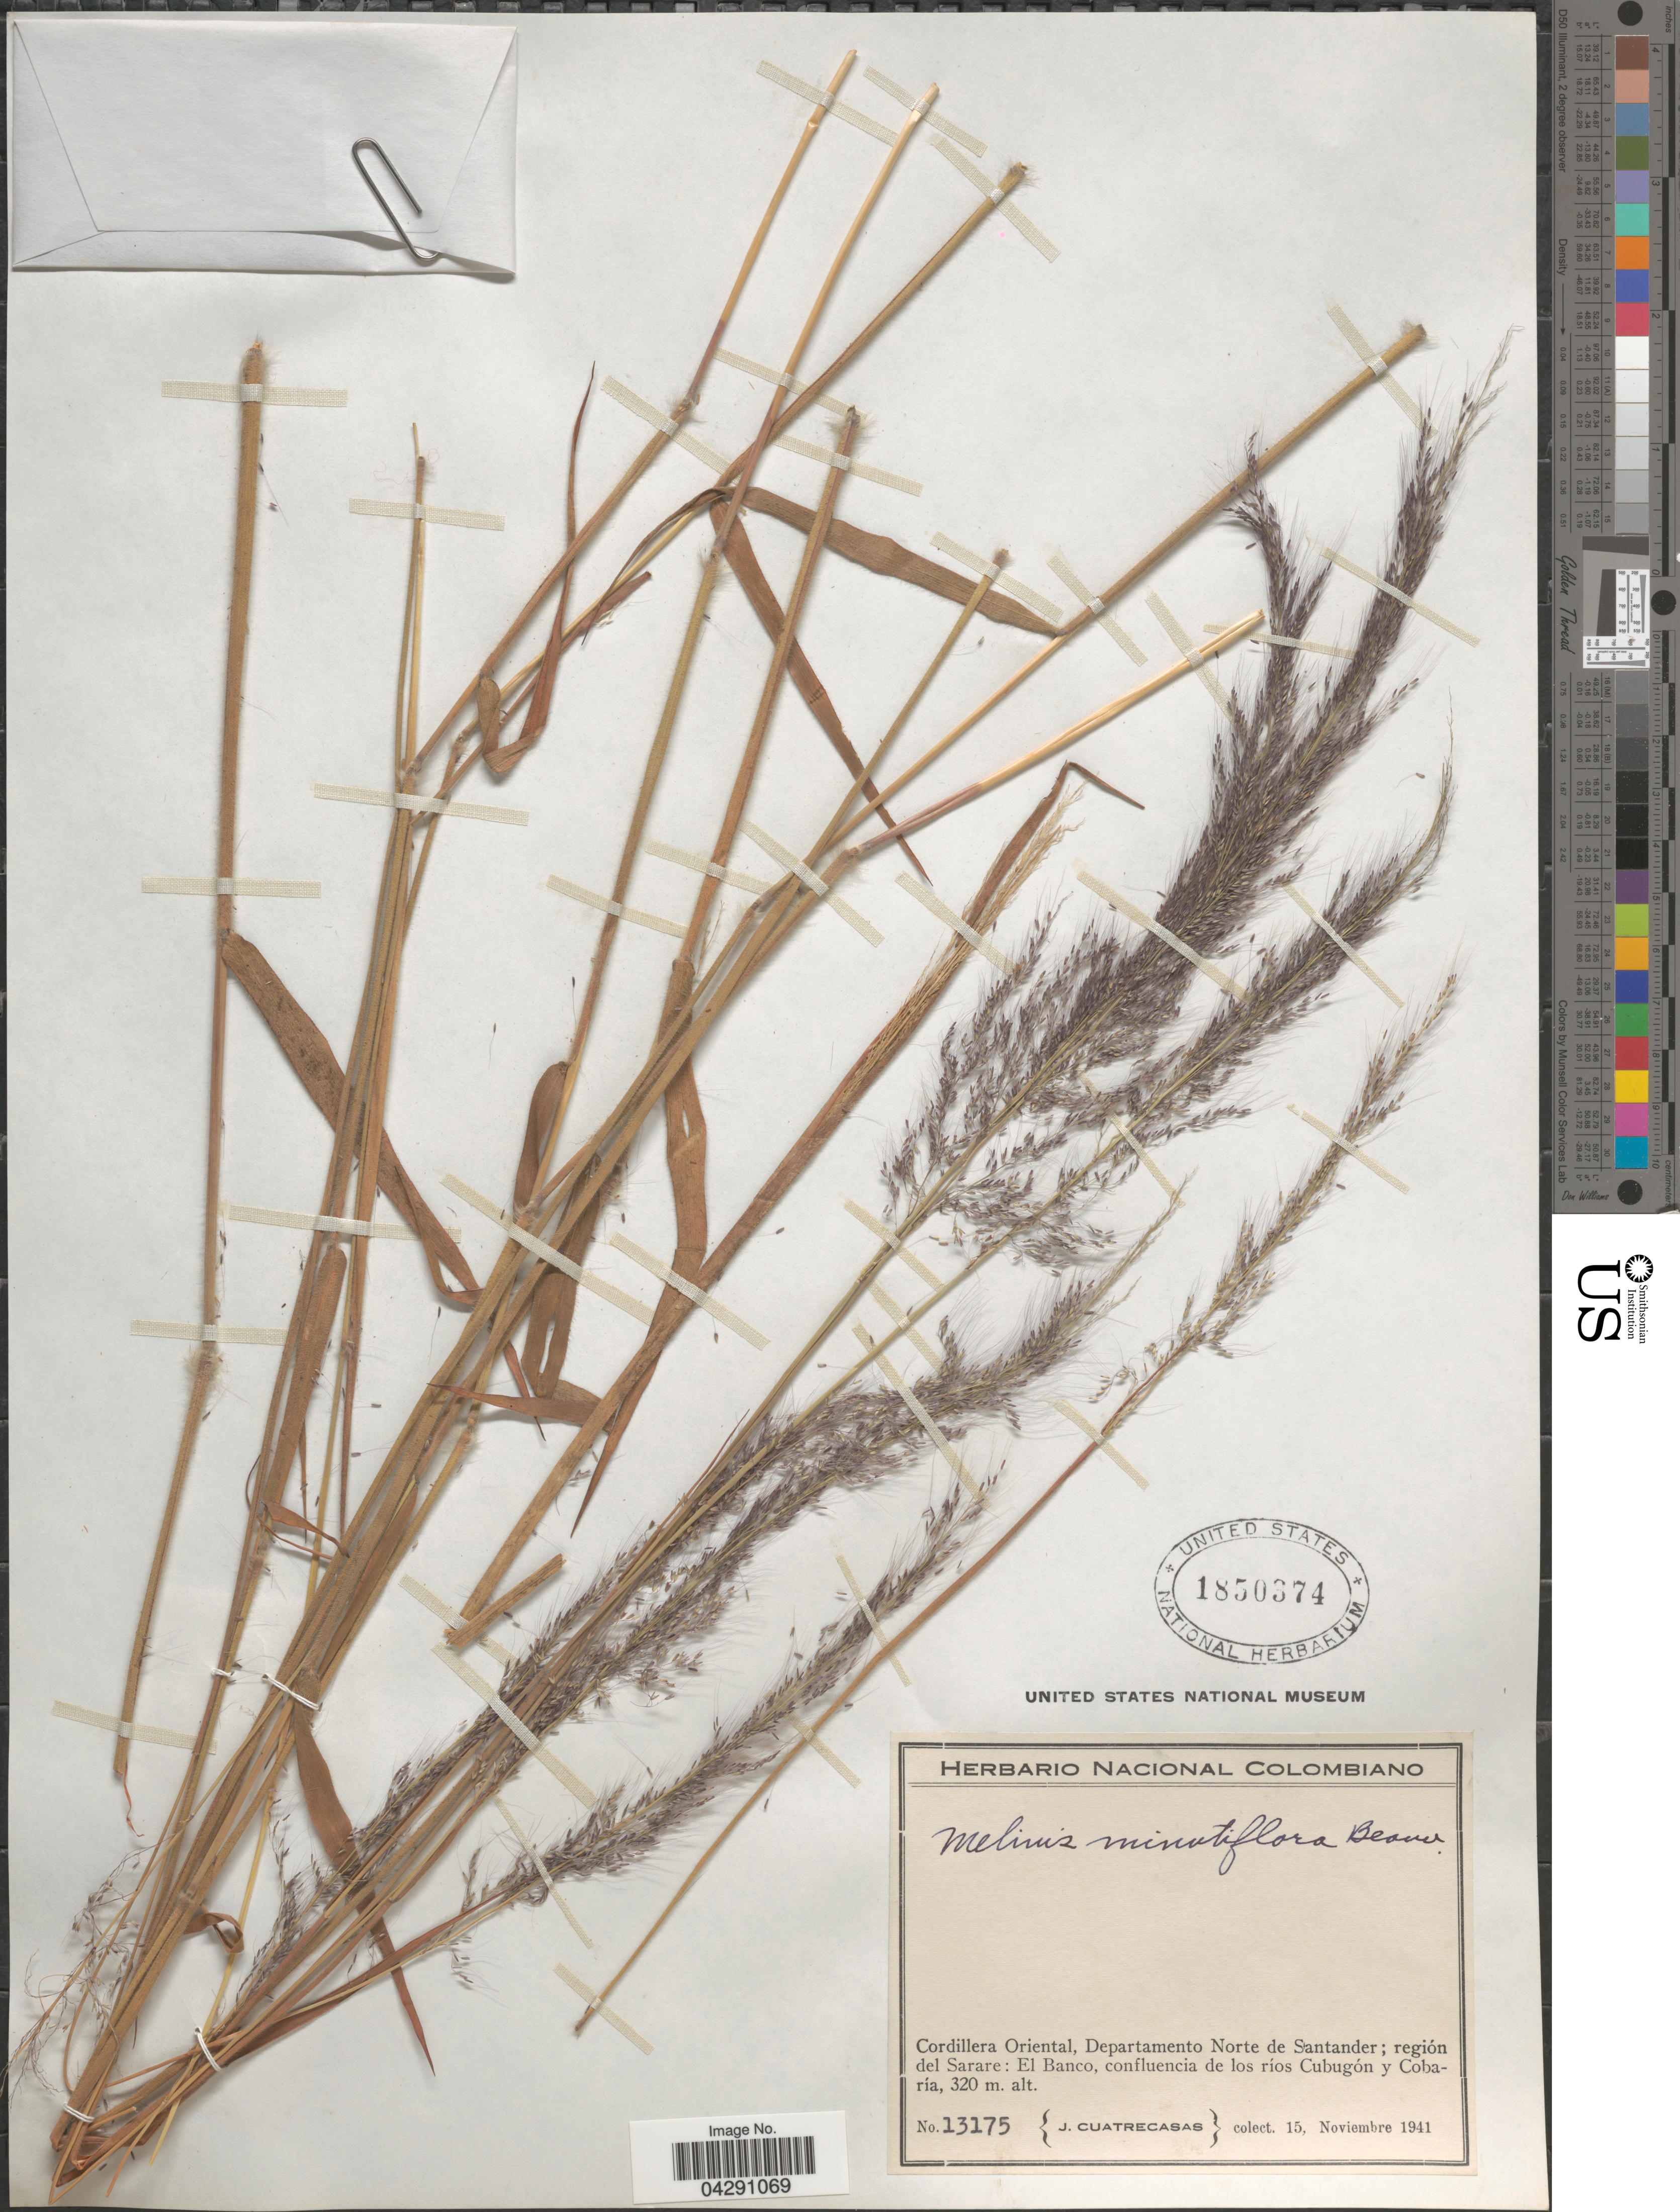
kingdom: Plantae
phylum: Tracheophyta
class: Liliopsida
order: Poales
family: Poaceae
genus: Melinis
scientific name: Melinis minutiflora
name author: P. Beauv.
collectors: J. Cuatrecasas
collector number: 13175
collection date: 1941-11-15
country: Colombia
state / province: Norte de Santander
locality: Cordillera Oriental, Departamento Norte de Santander; región del Sarare: El Banco, confluencia de los ríos Cubugón y Cobaría.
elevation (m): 320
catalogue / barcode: US 1850374